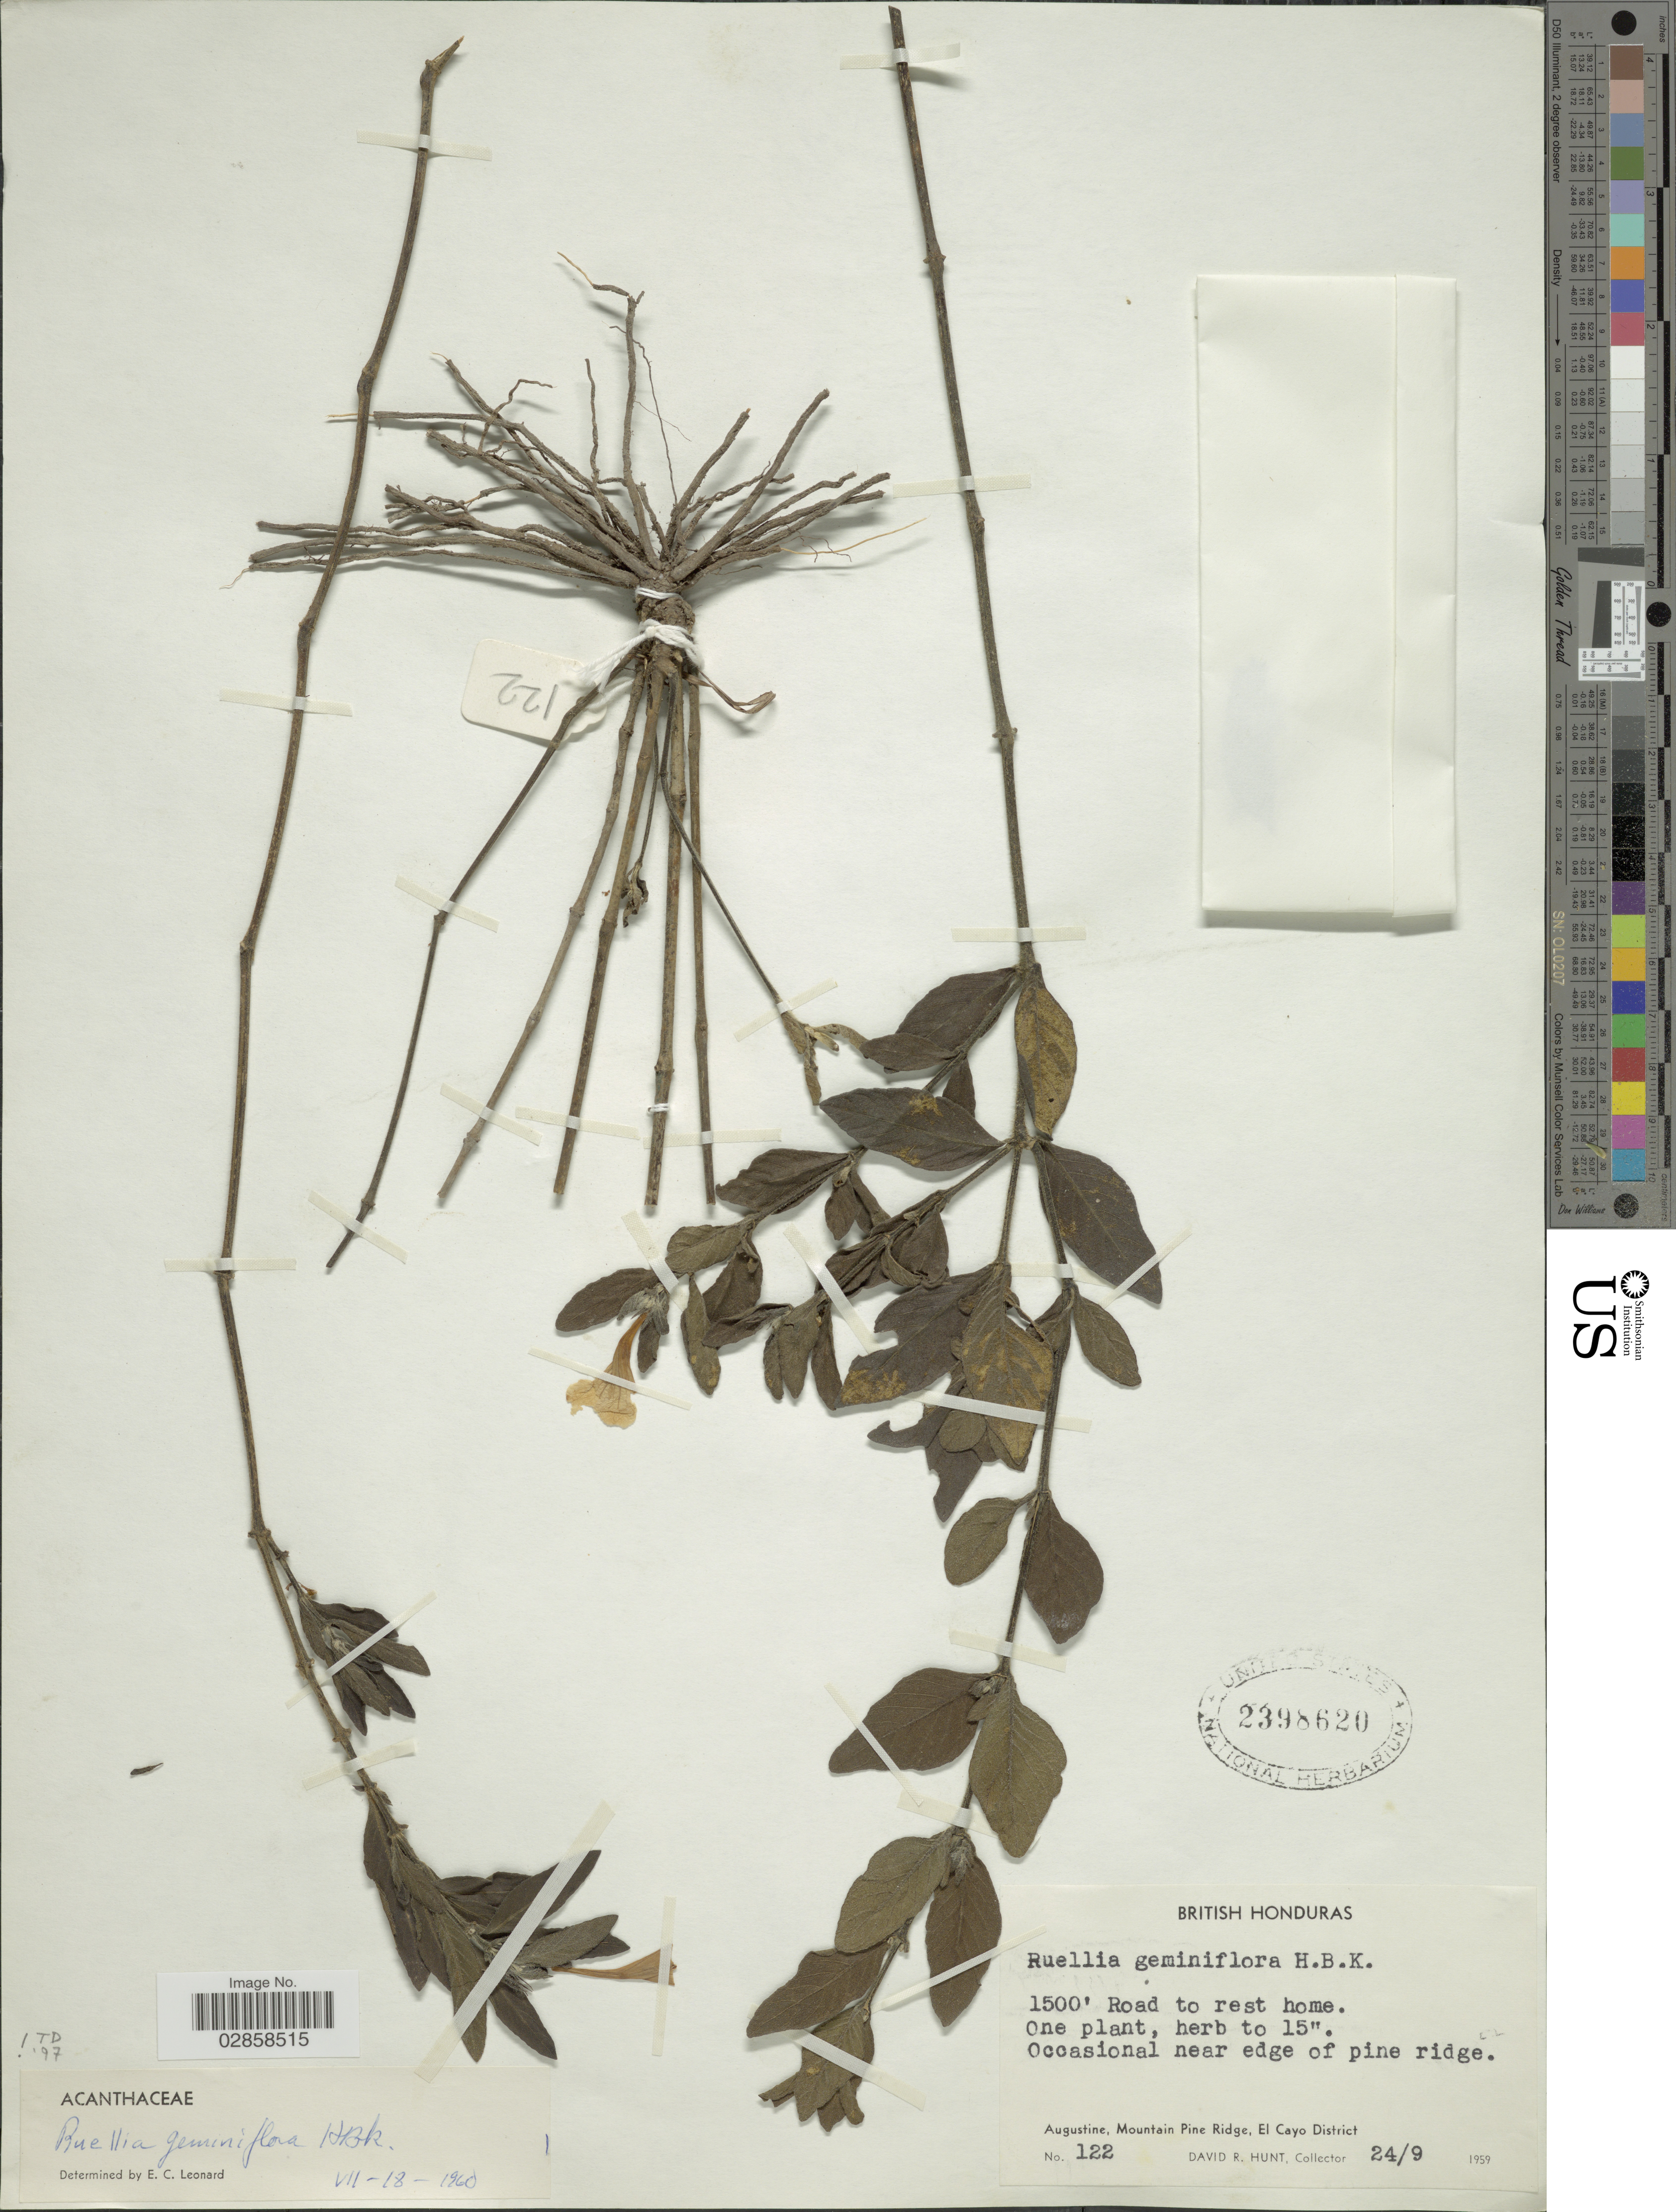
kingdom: Plantae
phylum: Tracheophyta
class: Magnoliopsida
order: Lamiales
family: Acanthaceae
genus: Ruellia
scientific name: Ruellia geminiflora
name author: Kunth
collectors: D. R. Hunt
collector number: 122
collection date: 1959-09-24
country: Belize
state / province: Cayo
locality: British Honduras. Augustine, Mountain Pine Ridge, El Cayo District.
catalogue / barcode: US 2398620